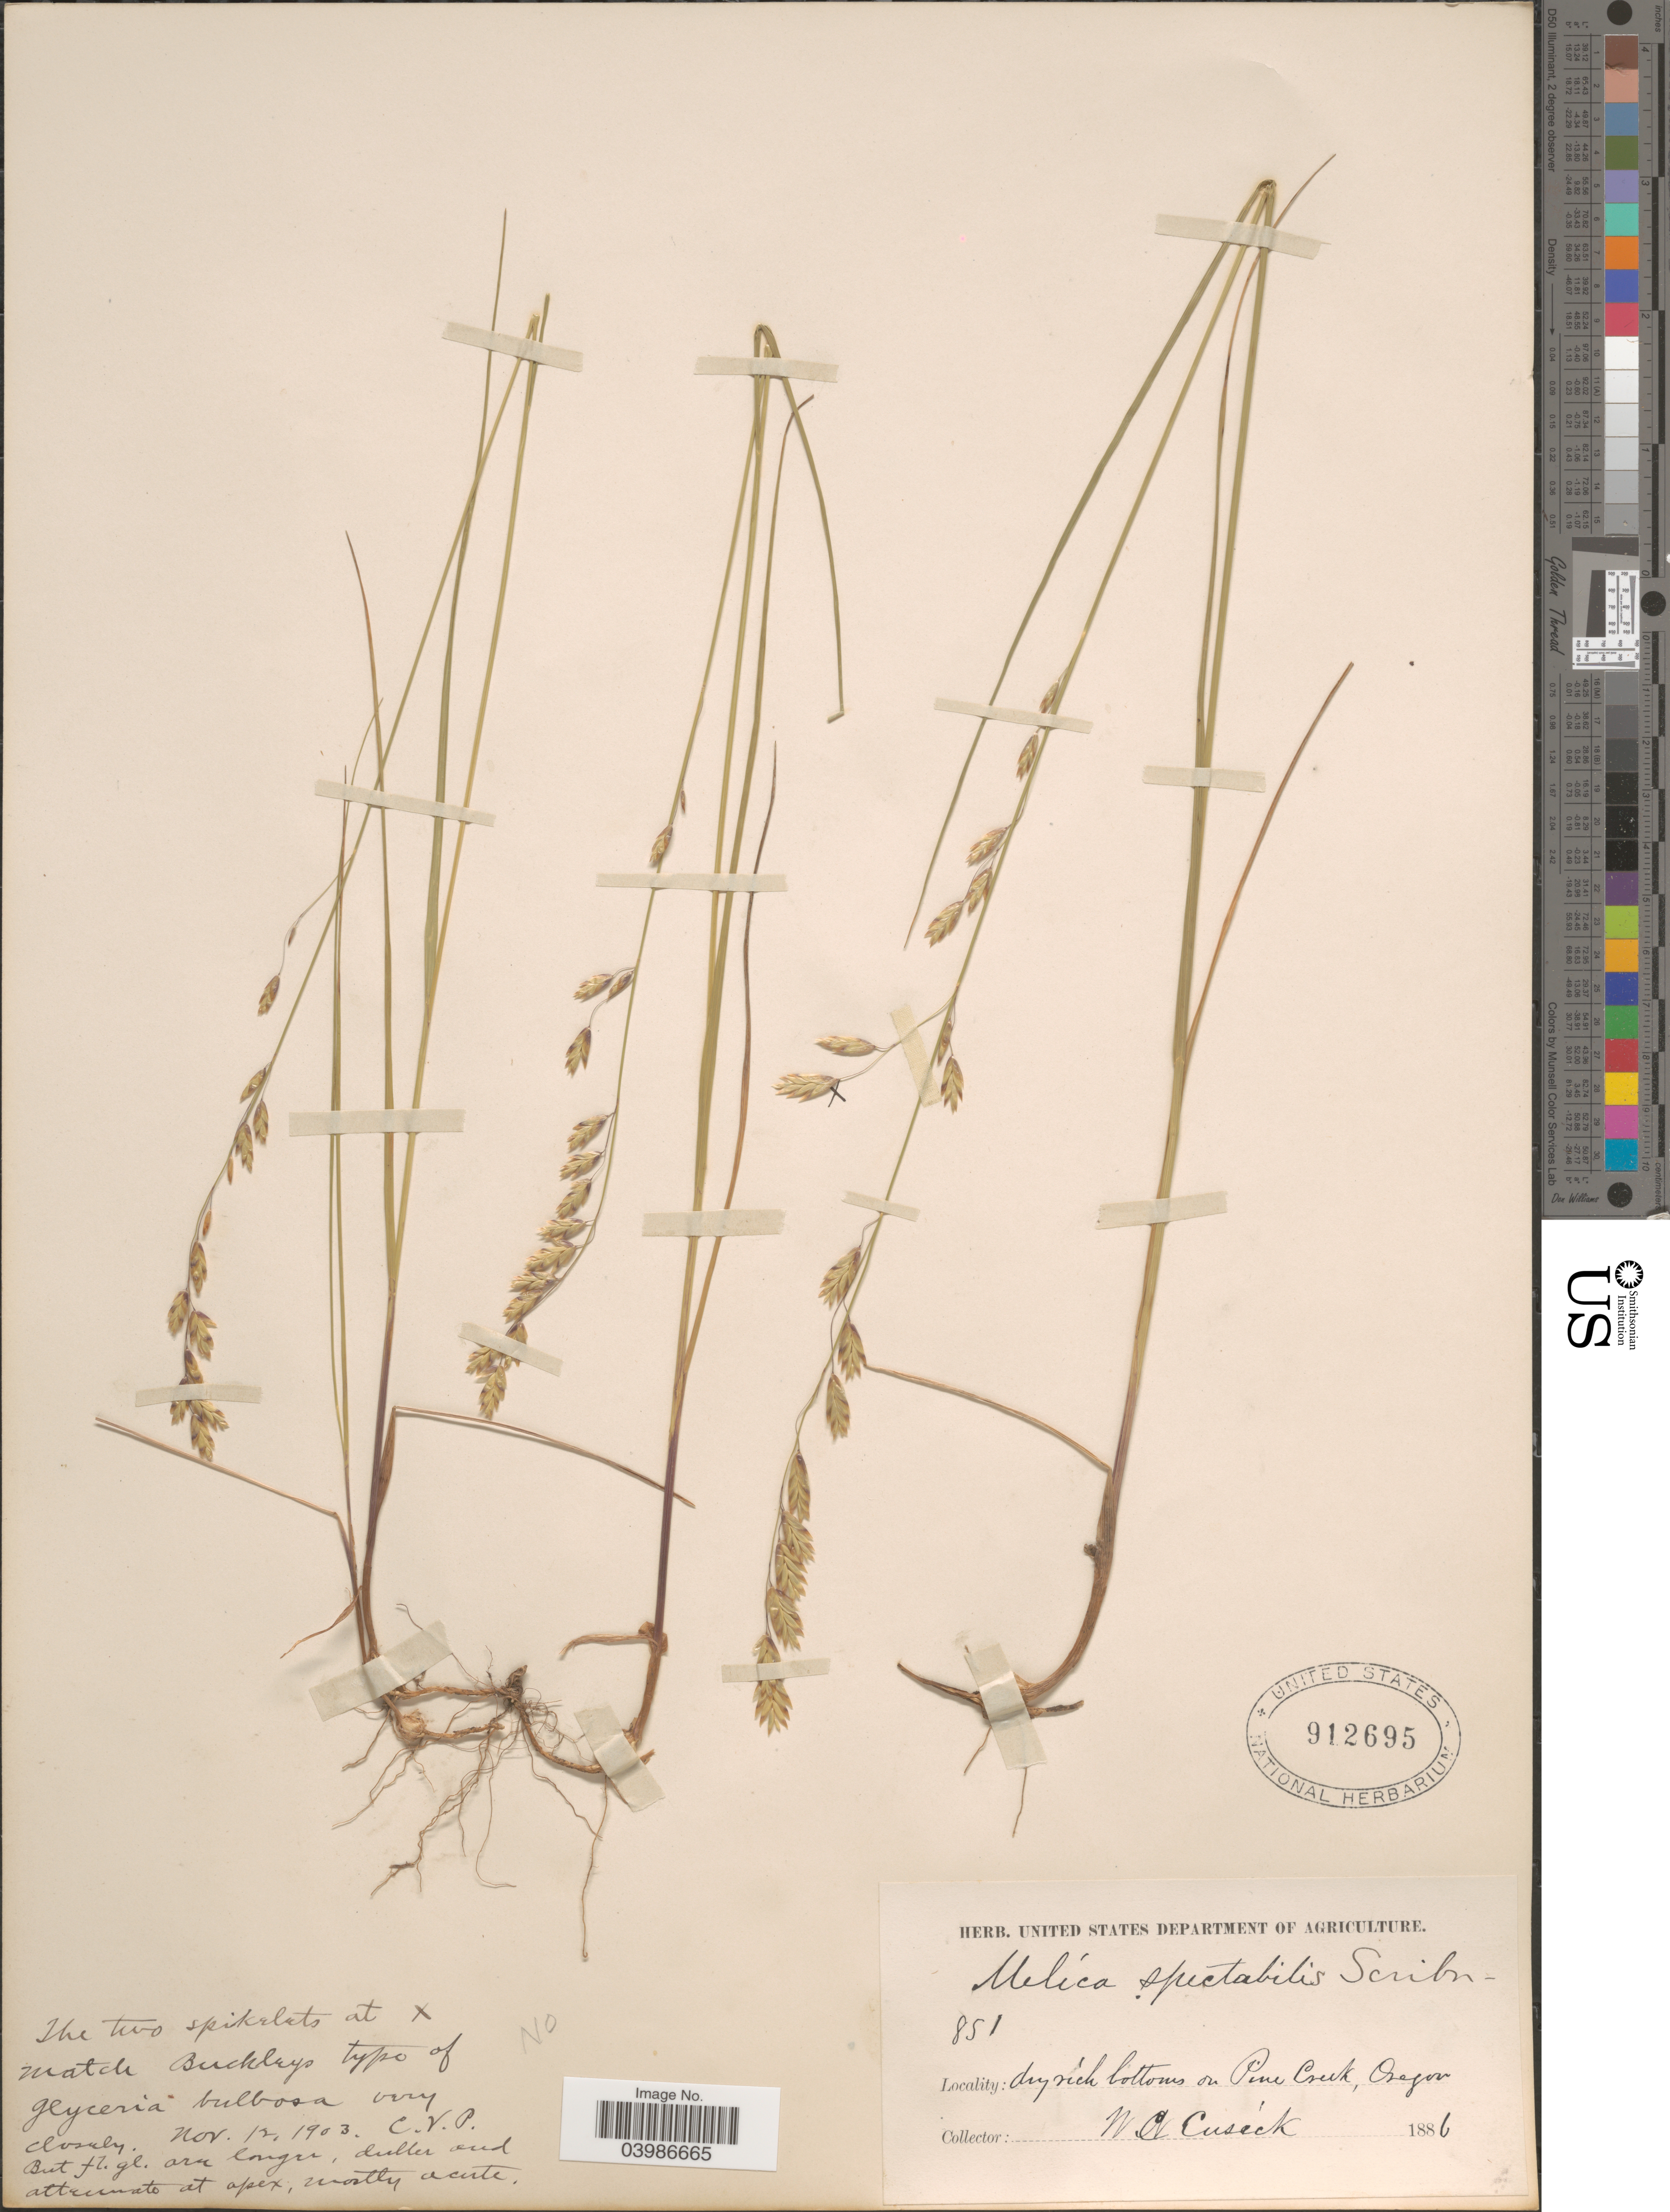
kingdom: Plantae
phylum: Tracheophyta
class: Liliopsida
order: Poales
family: Poaceae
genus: Melica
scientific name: Melica spectabilis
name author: Scribn.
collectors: W. C. Cusick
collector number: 851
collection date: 1886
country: United States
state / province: Oregon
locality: On Pine Creek.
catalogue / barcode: US 912695